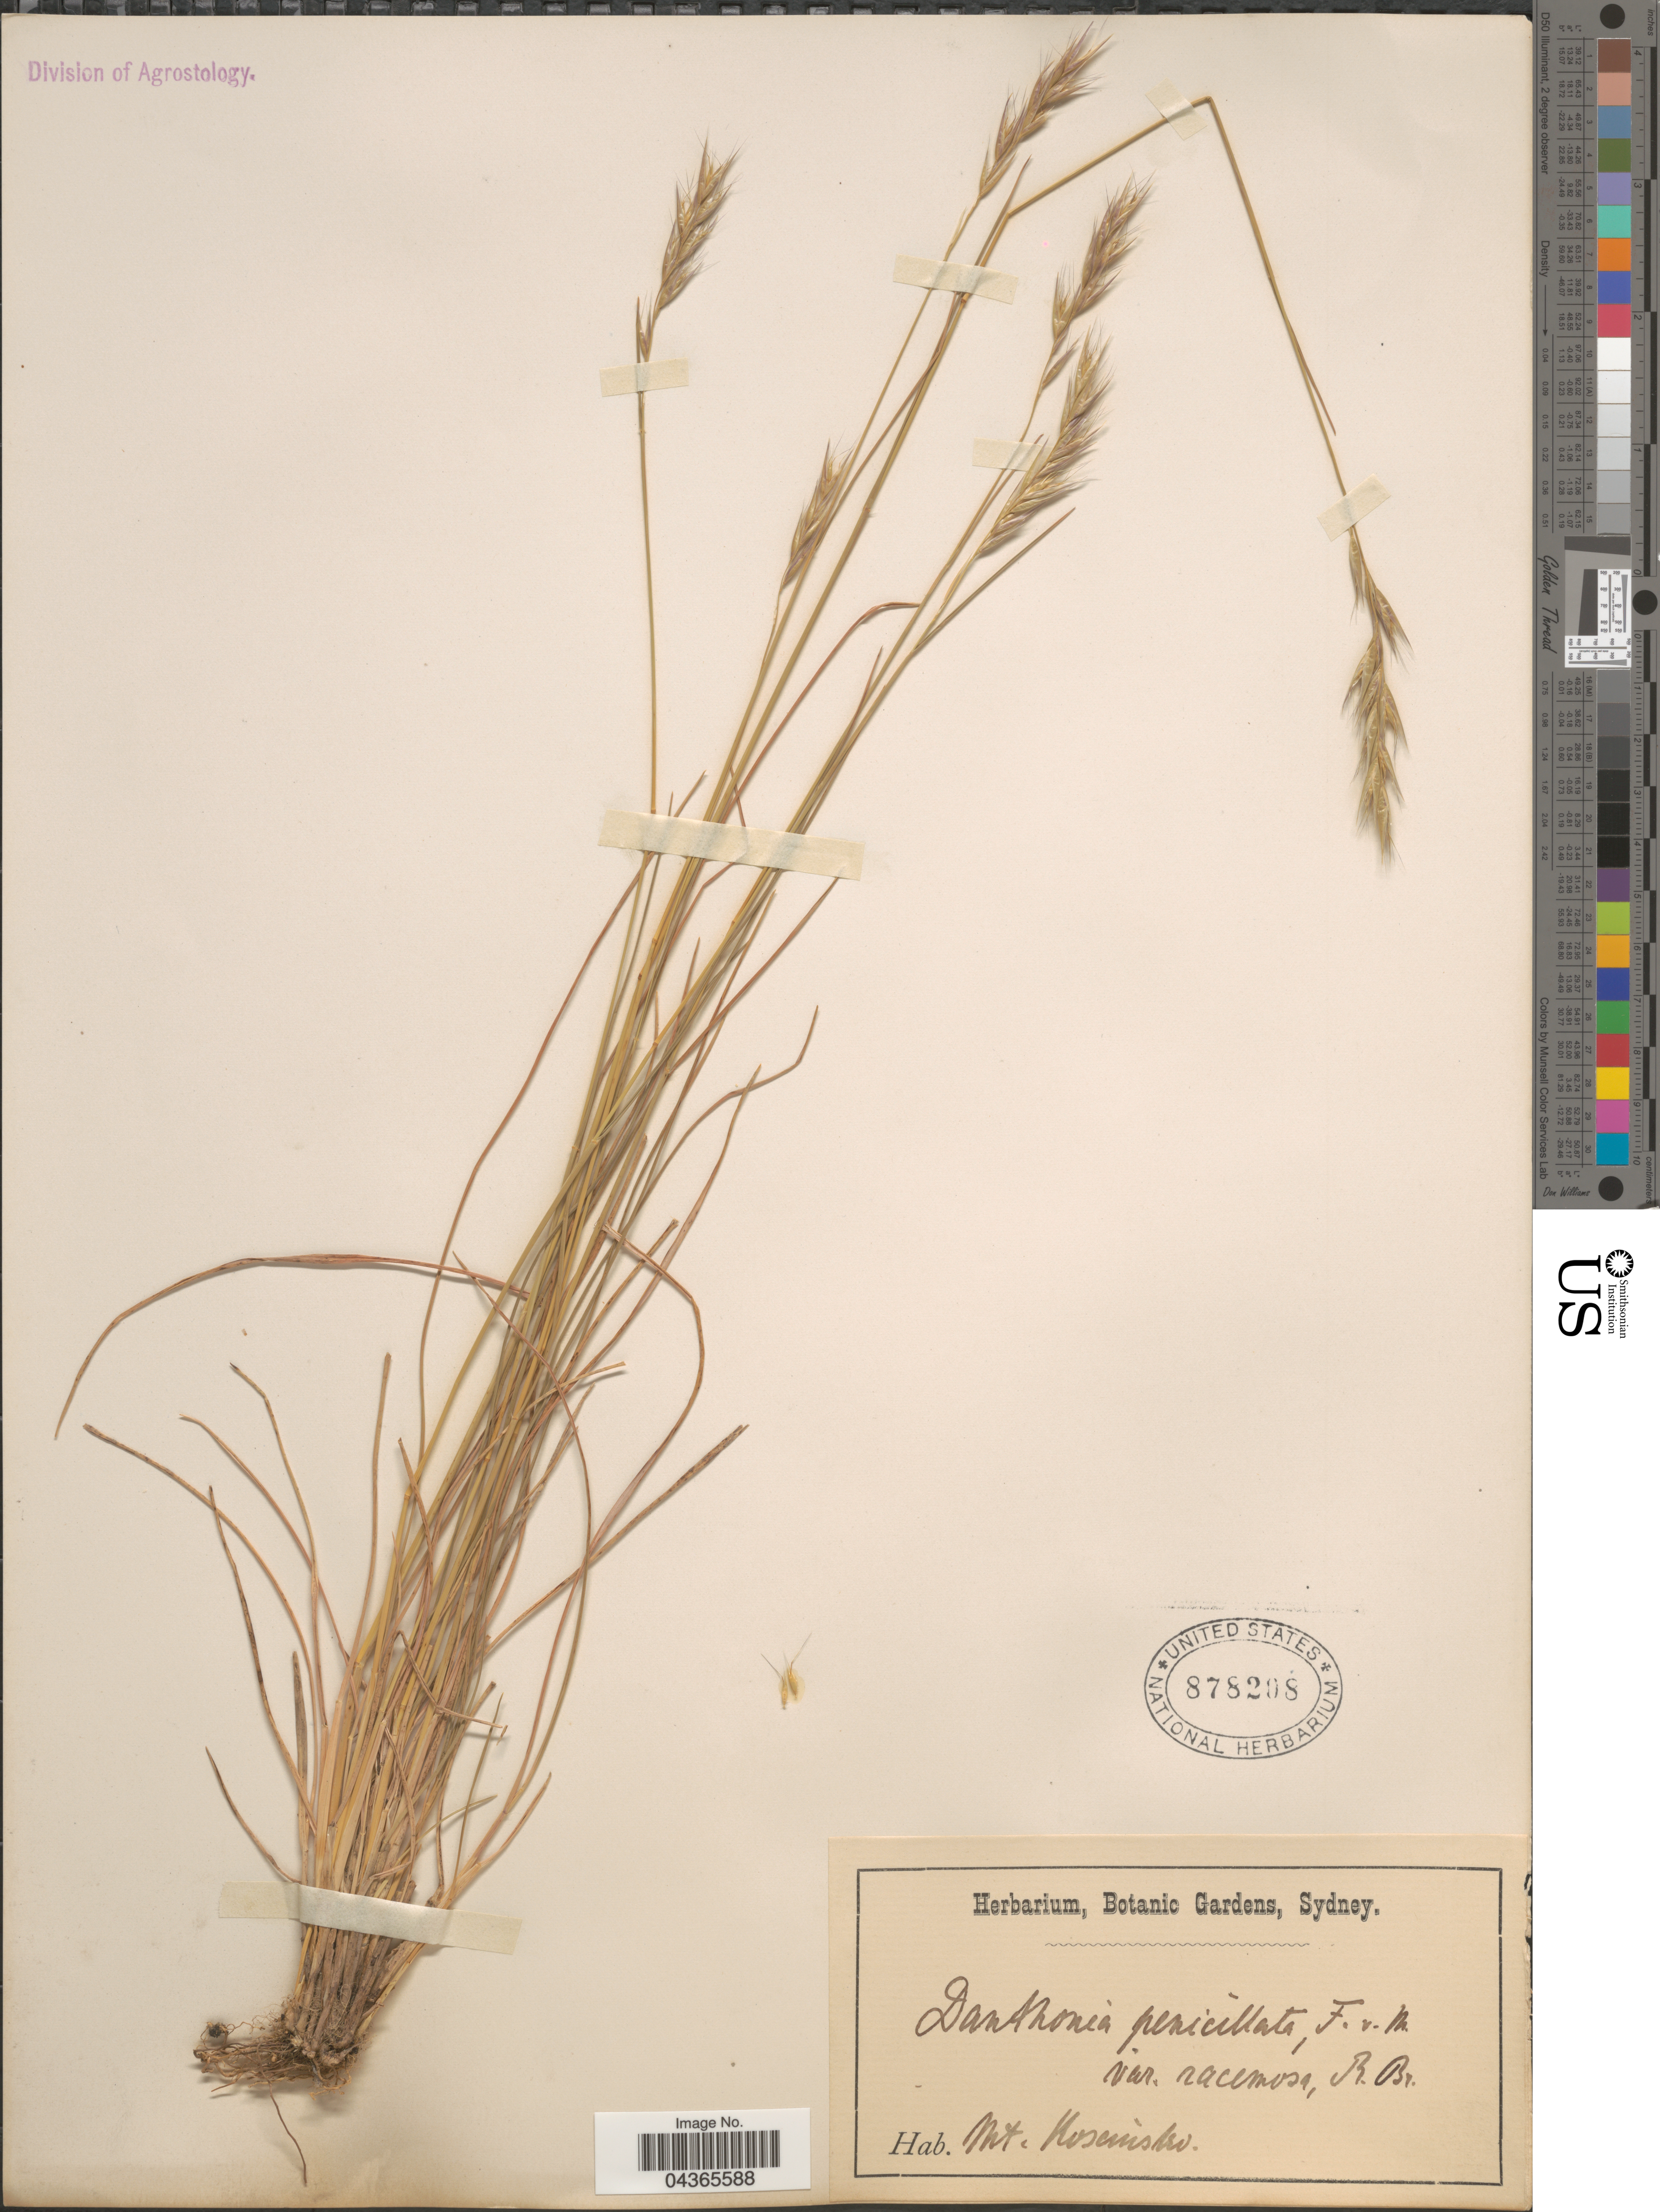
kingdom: Plantae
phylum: Tracheophyta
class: Liliopsida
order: Poales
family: Poaceae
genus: Rytidosperma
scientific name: Rytidosperma penicillatum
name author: (Labill.) Connor & Edgar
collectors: ex herb. Botanic Gardens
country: Australia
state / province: New South Wales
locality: Mt. Koscuisko.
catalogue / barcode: US 878208